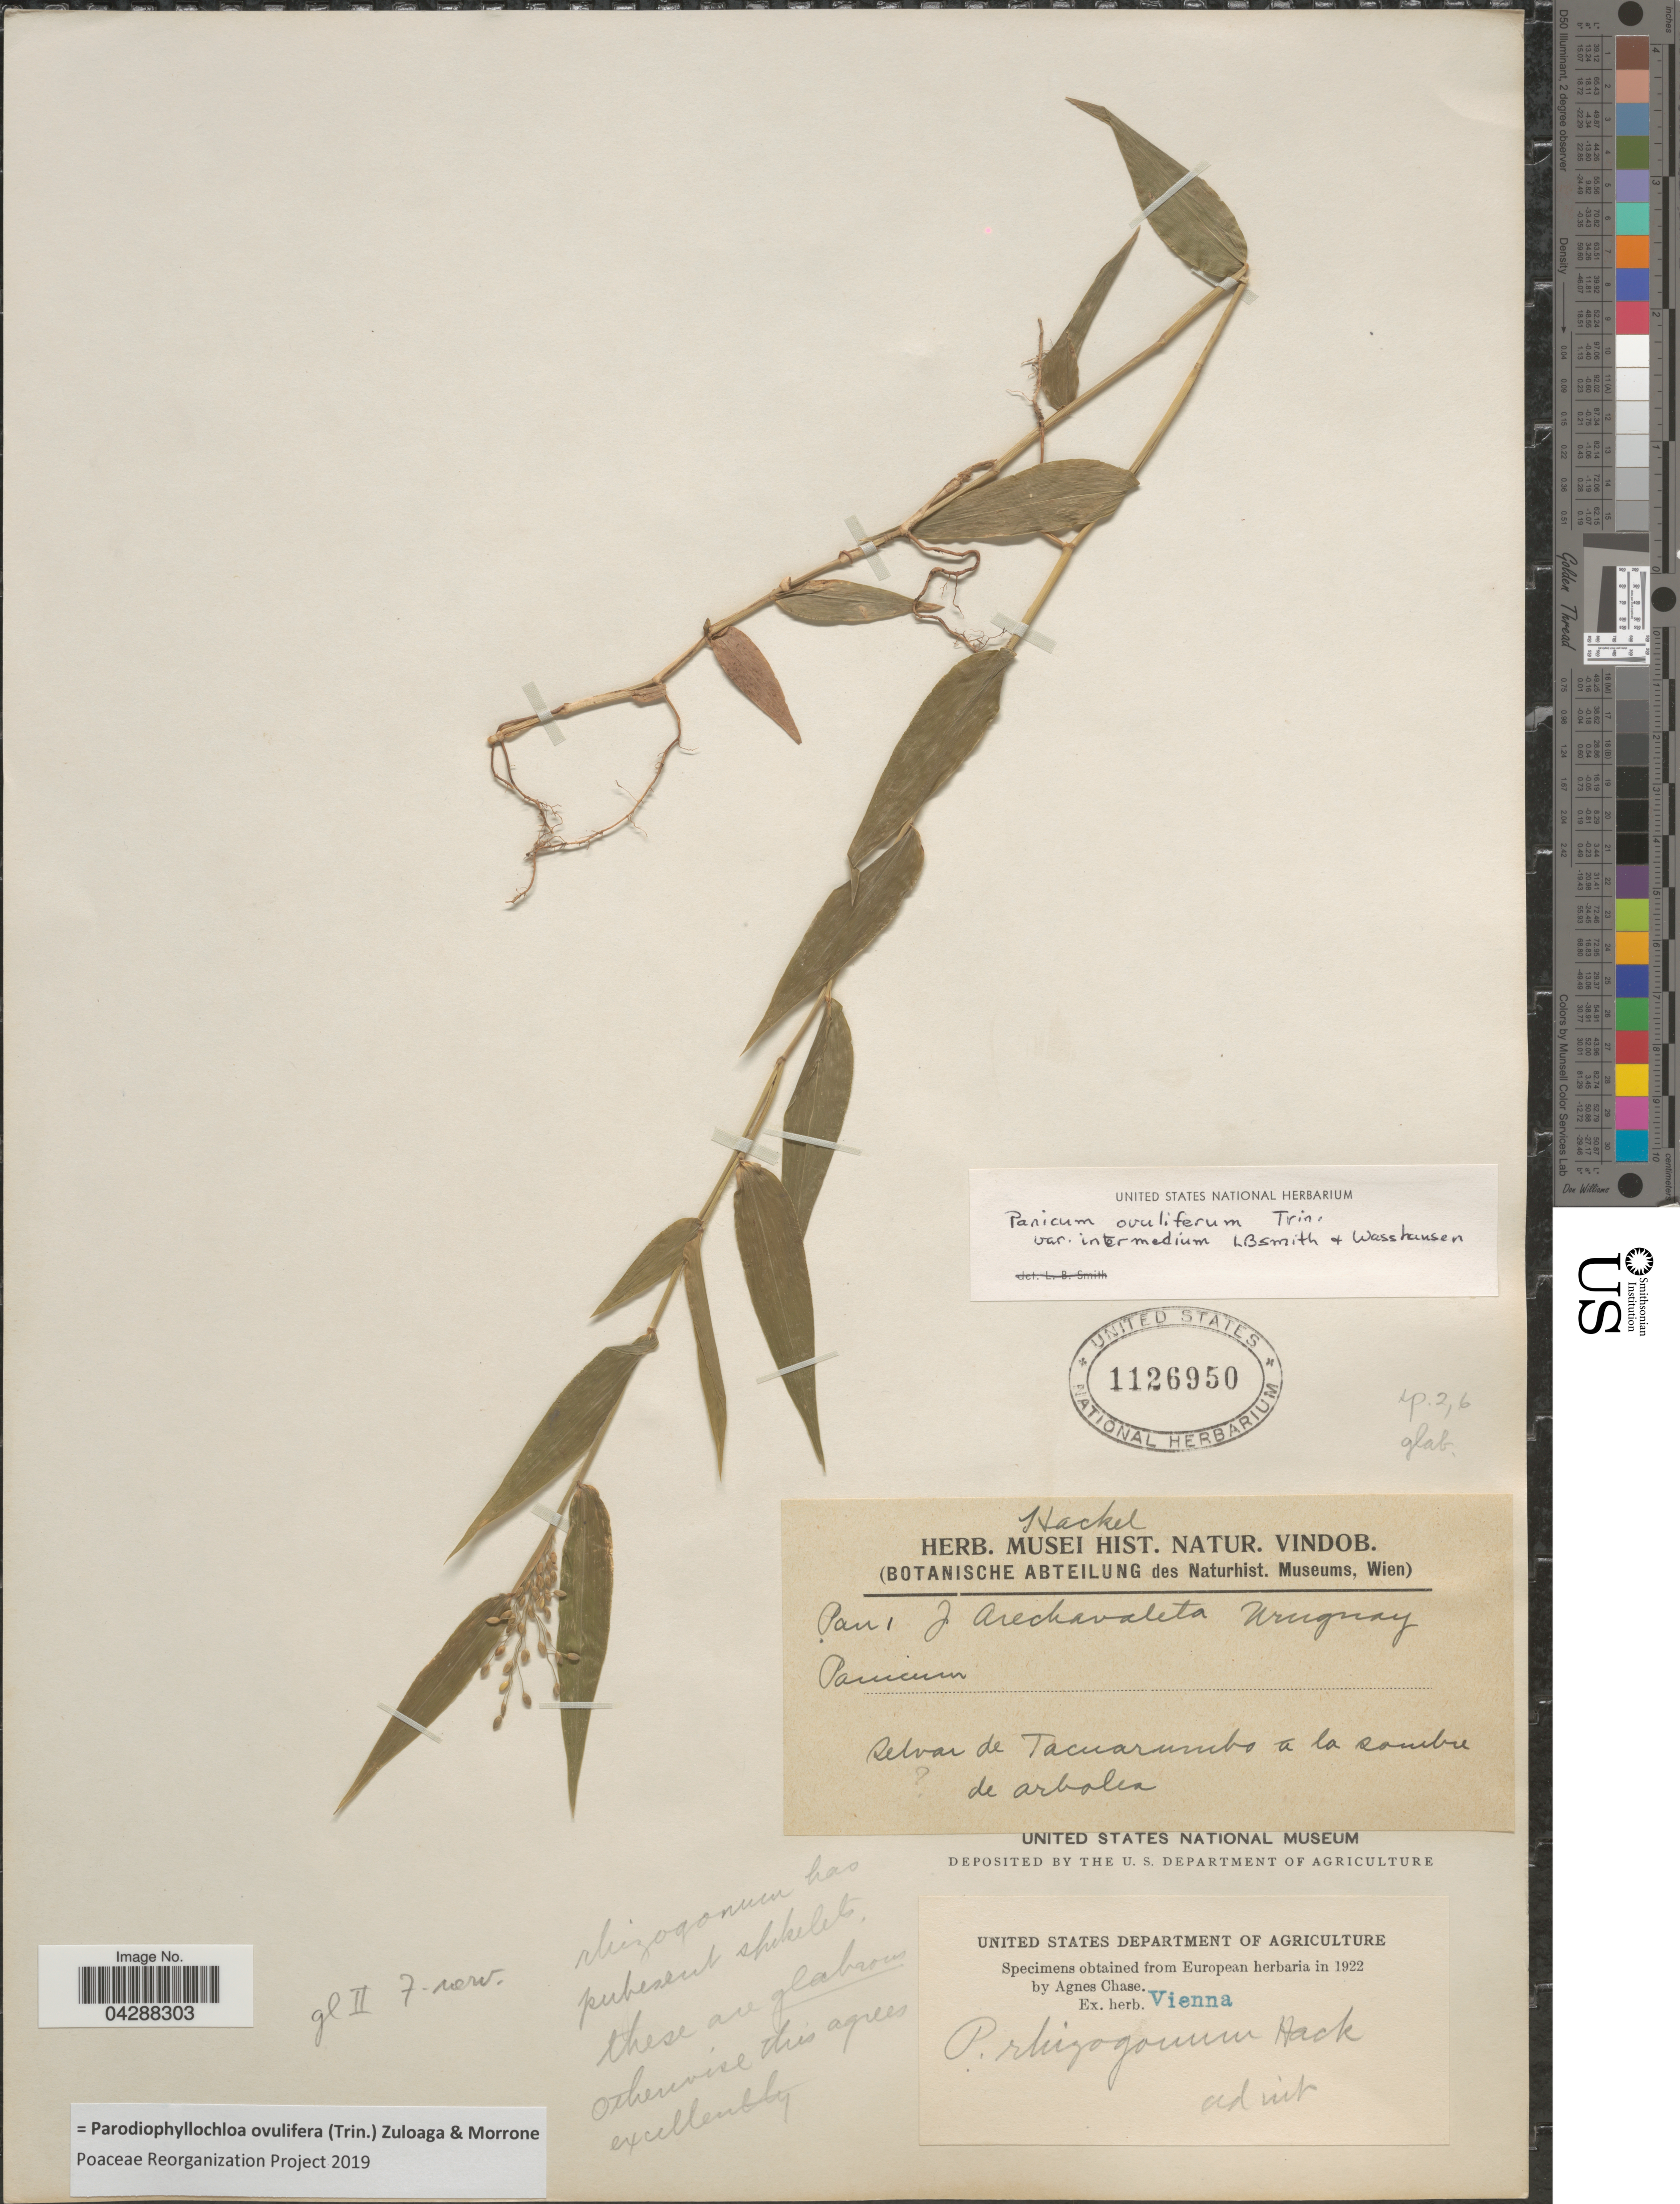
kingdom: Plantae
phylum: Tracheophyta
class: Liliopsida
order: Poales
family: Poaceae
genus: Parodiophyllochloa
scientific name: Parodiophyllochloa ovulifera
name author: (Trin.) Zuloaga & Morrone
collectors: -. Hackel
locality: Selvar de Tacuarumbo a la sombu de arbolis.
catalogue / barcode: US 1126950